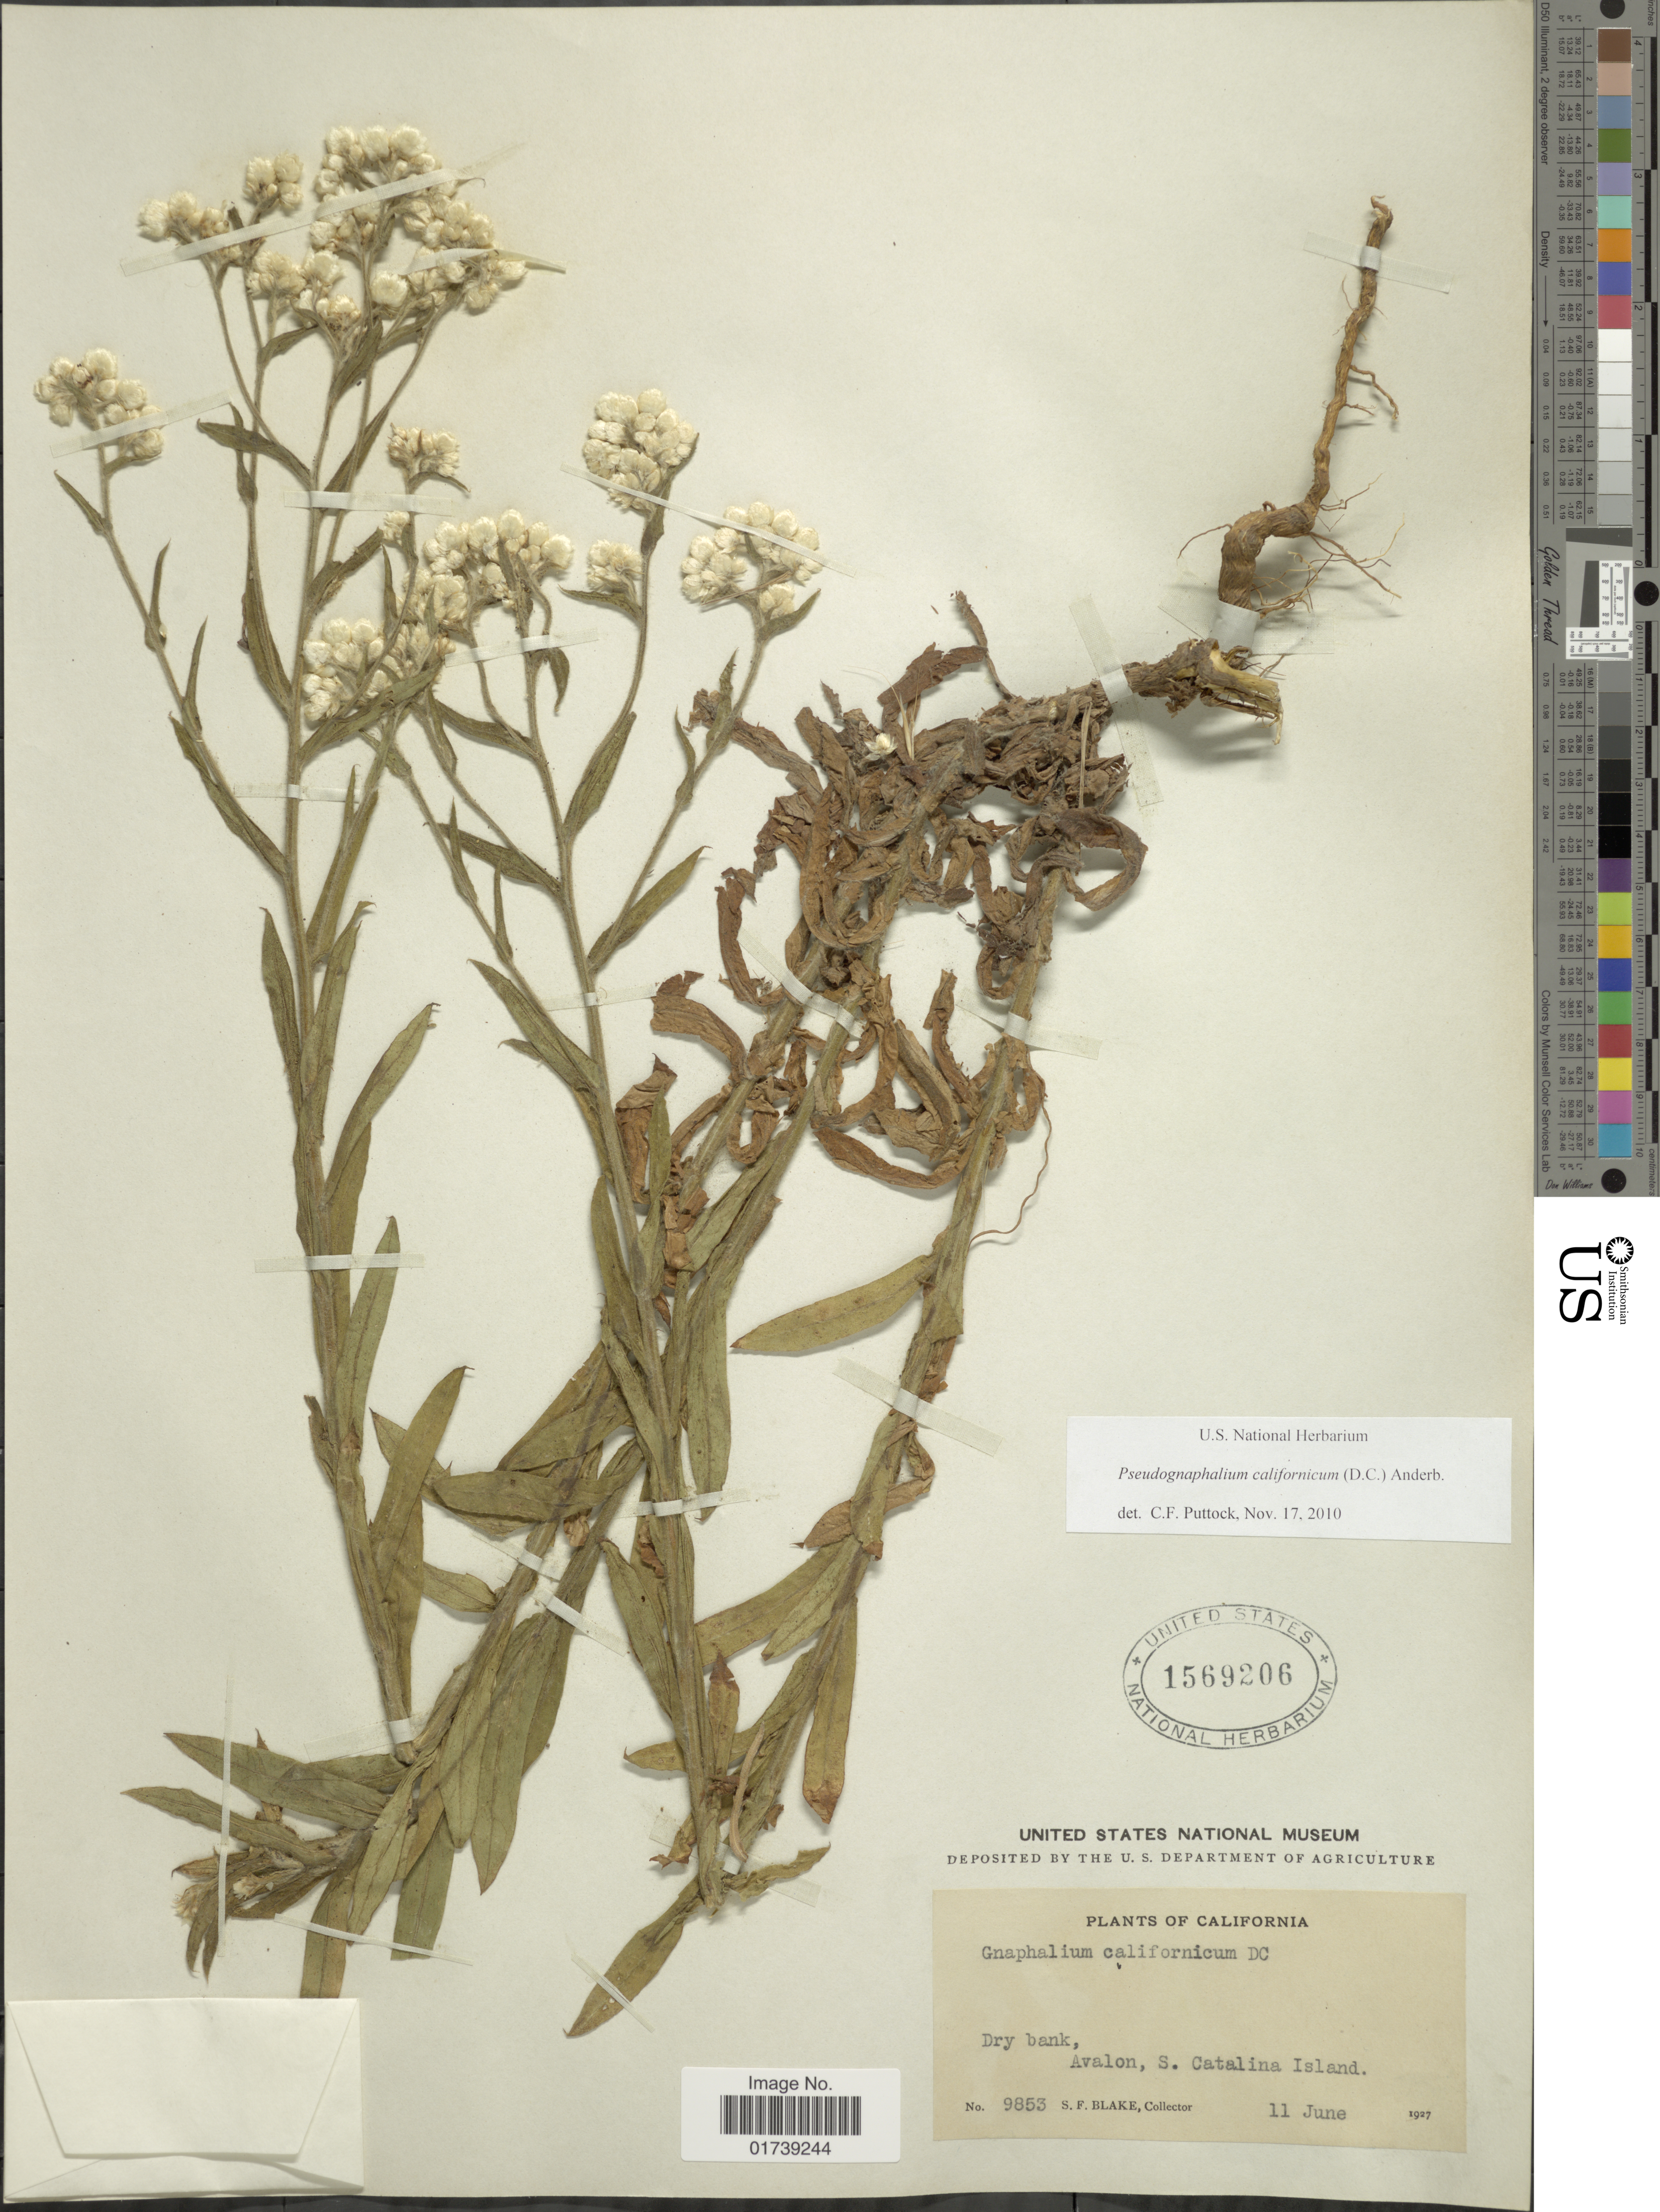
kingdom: Plantae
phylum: Tracheophyta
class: Magnoliopsida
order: Asterales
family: Asteraceae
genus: Pseudognaphalium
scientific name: Pseudognaphalium californicum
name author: (DC.) Anderb.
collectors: S. Blake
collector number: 9853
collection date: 1927-06-11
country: United States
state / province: California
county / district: Los Angeles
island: Santa Catalina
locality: Avalon, S. Catalina Island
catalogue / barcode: US 1569206